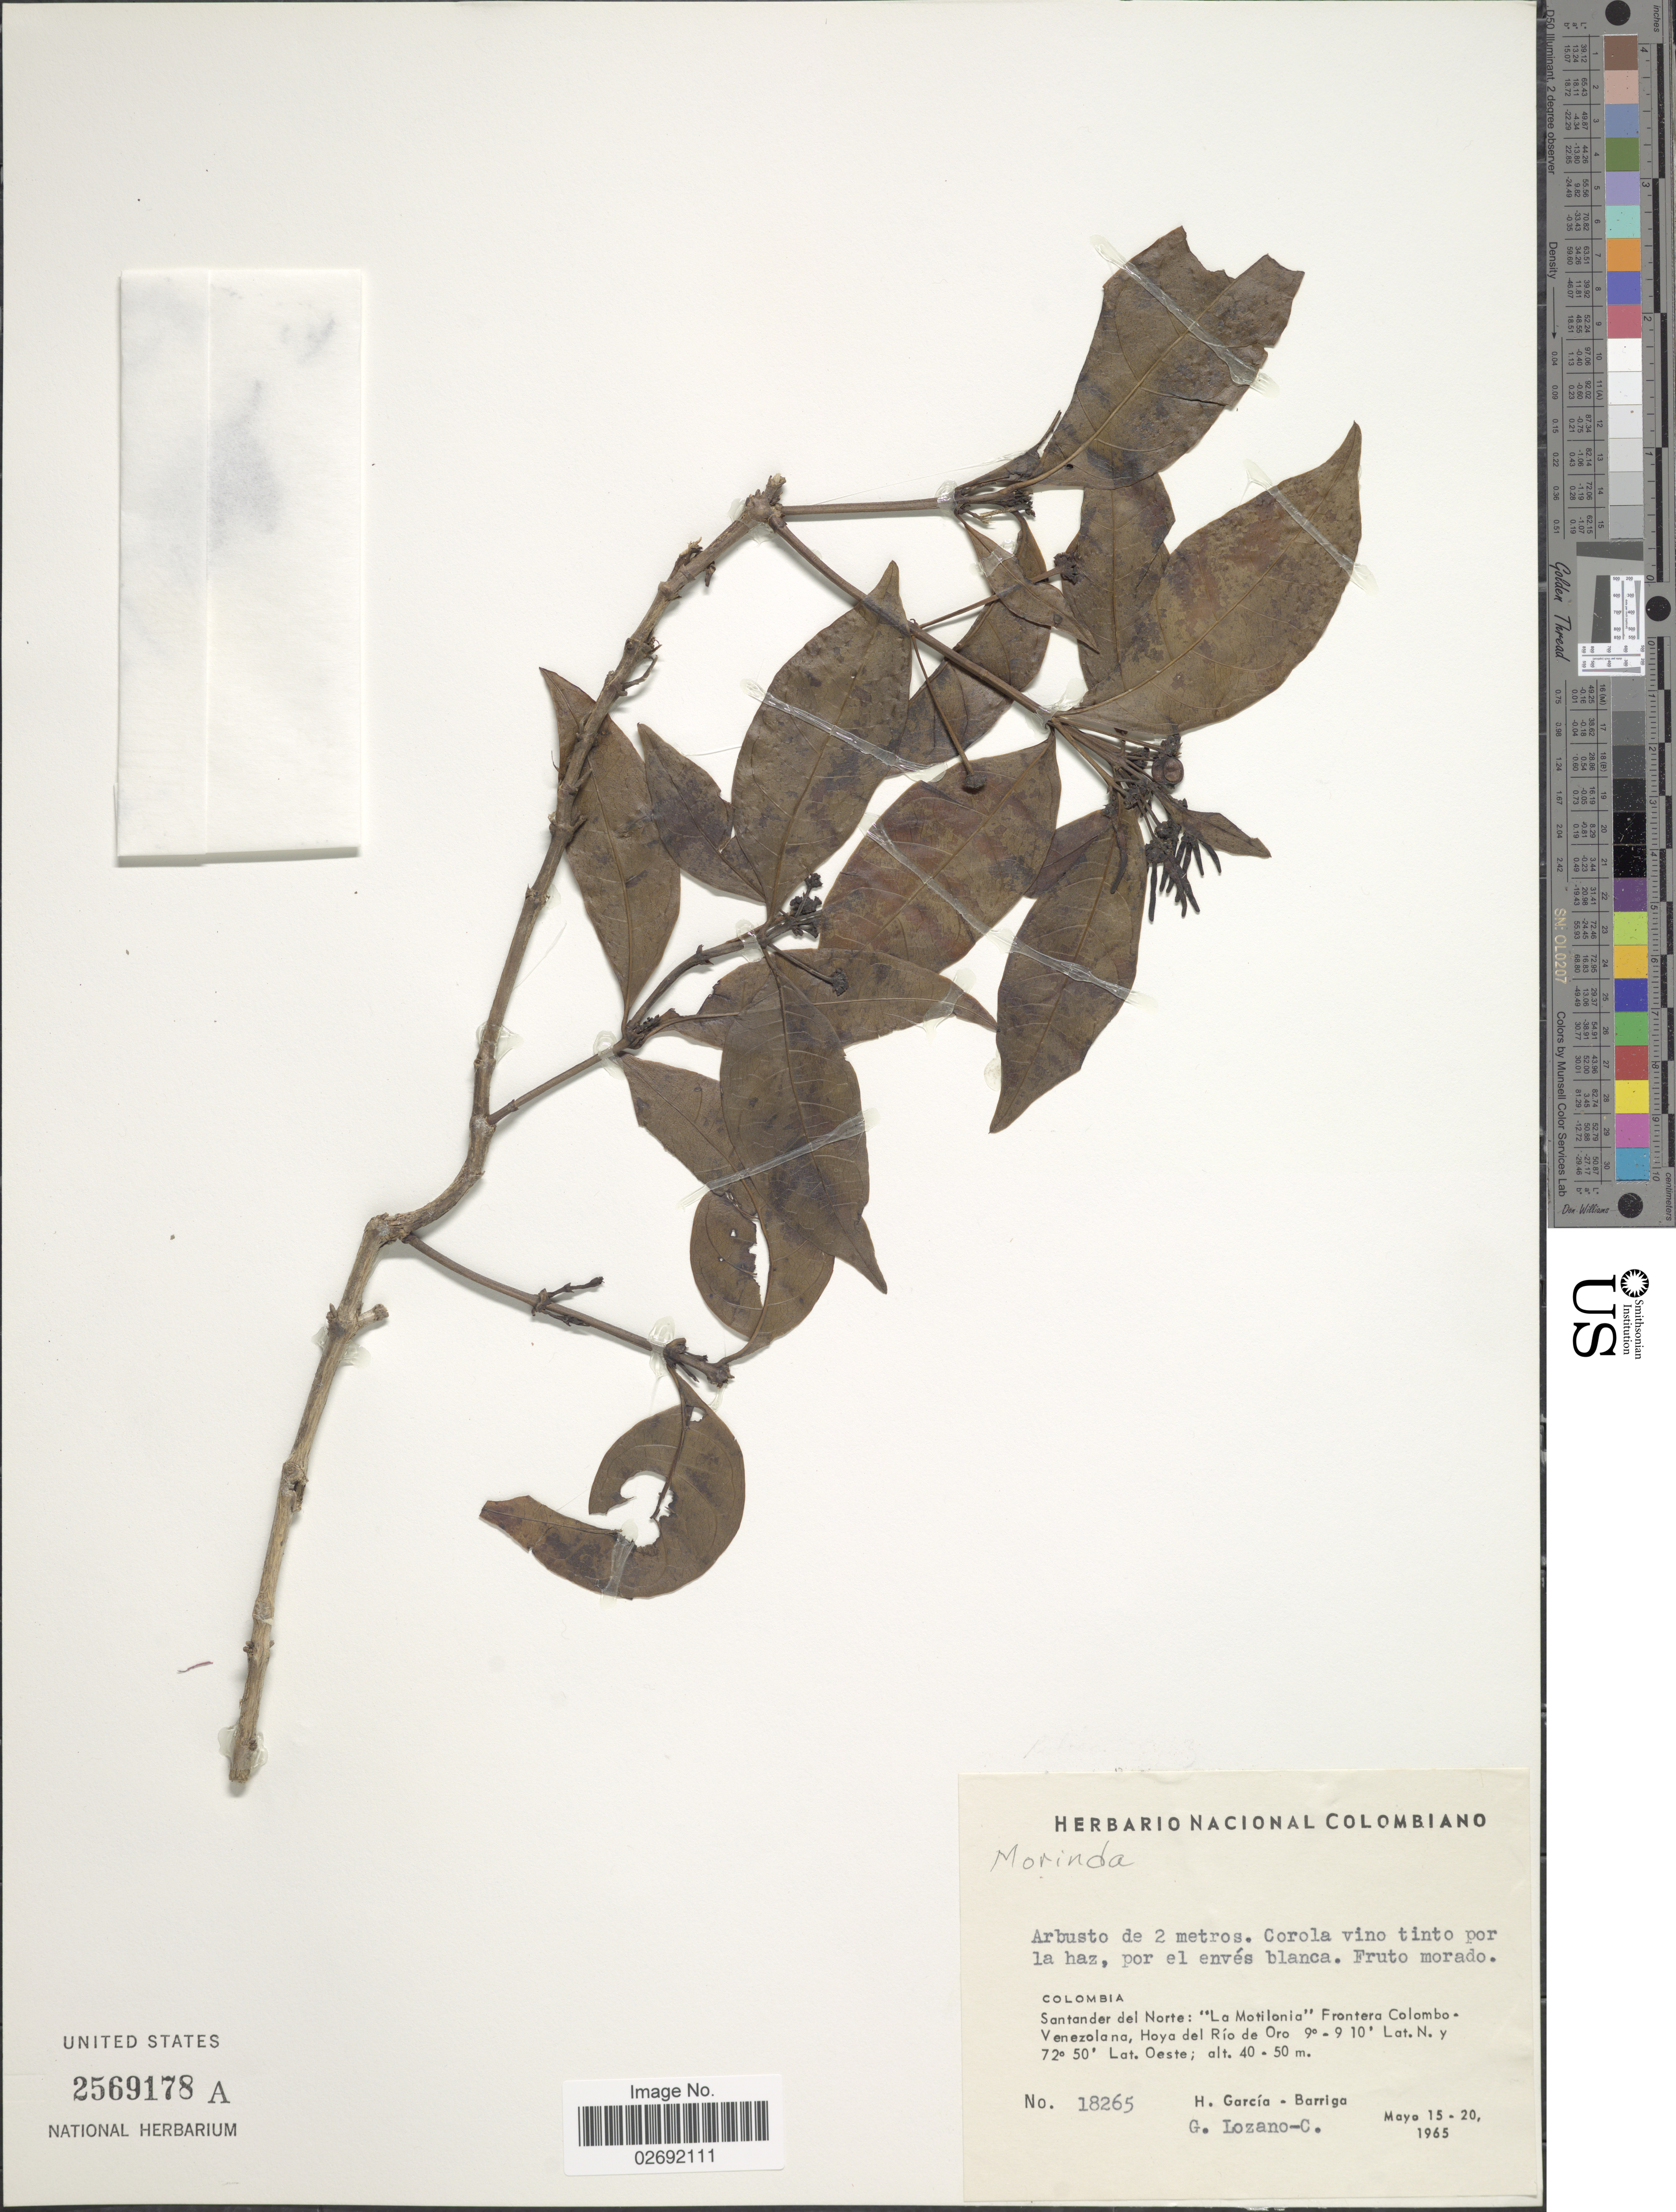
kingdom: Plantae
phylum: Tracheophyta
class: Magnoliopsida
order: Gentianales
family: Rubiaceae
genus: Morinda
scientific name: Morinda sp.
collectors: H. García Barriga & G. Lozano-Contreras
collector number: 18265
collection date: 1965-05-15/1965-05-20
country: Colombia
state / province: Norte de Santander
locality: Santander del Norte:'La Motilonia' Frontera Colombo-Venezolana, Hoya del Río de Oro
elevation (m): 40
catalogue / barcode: US 2569178A